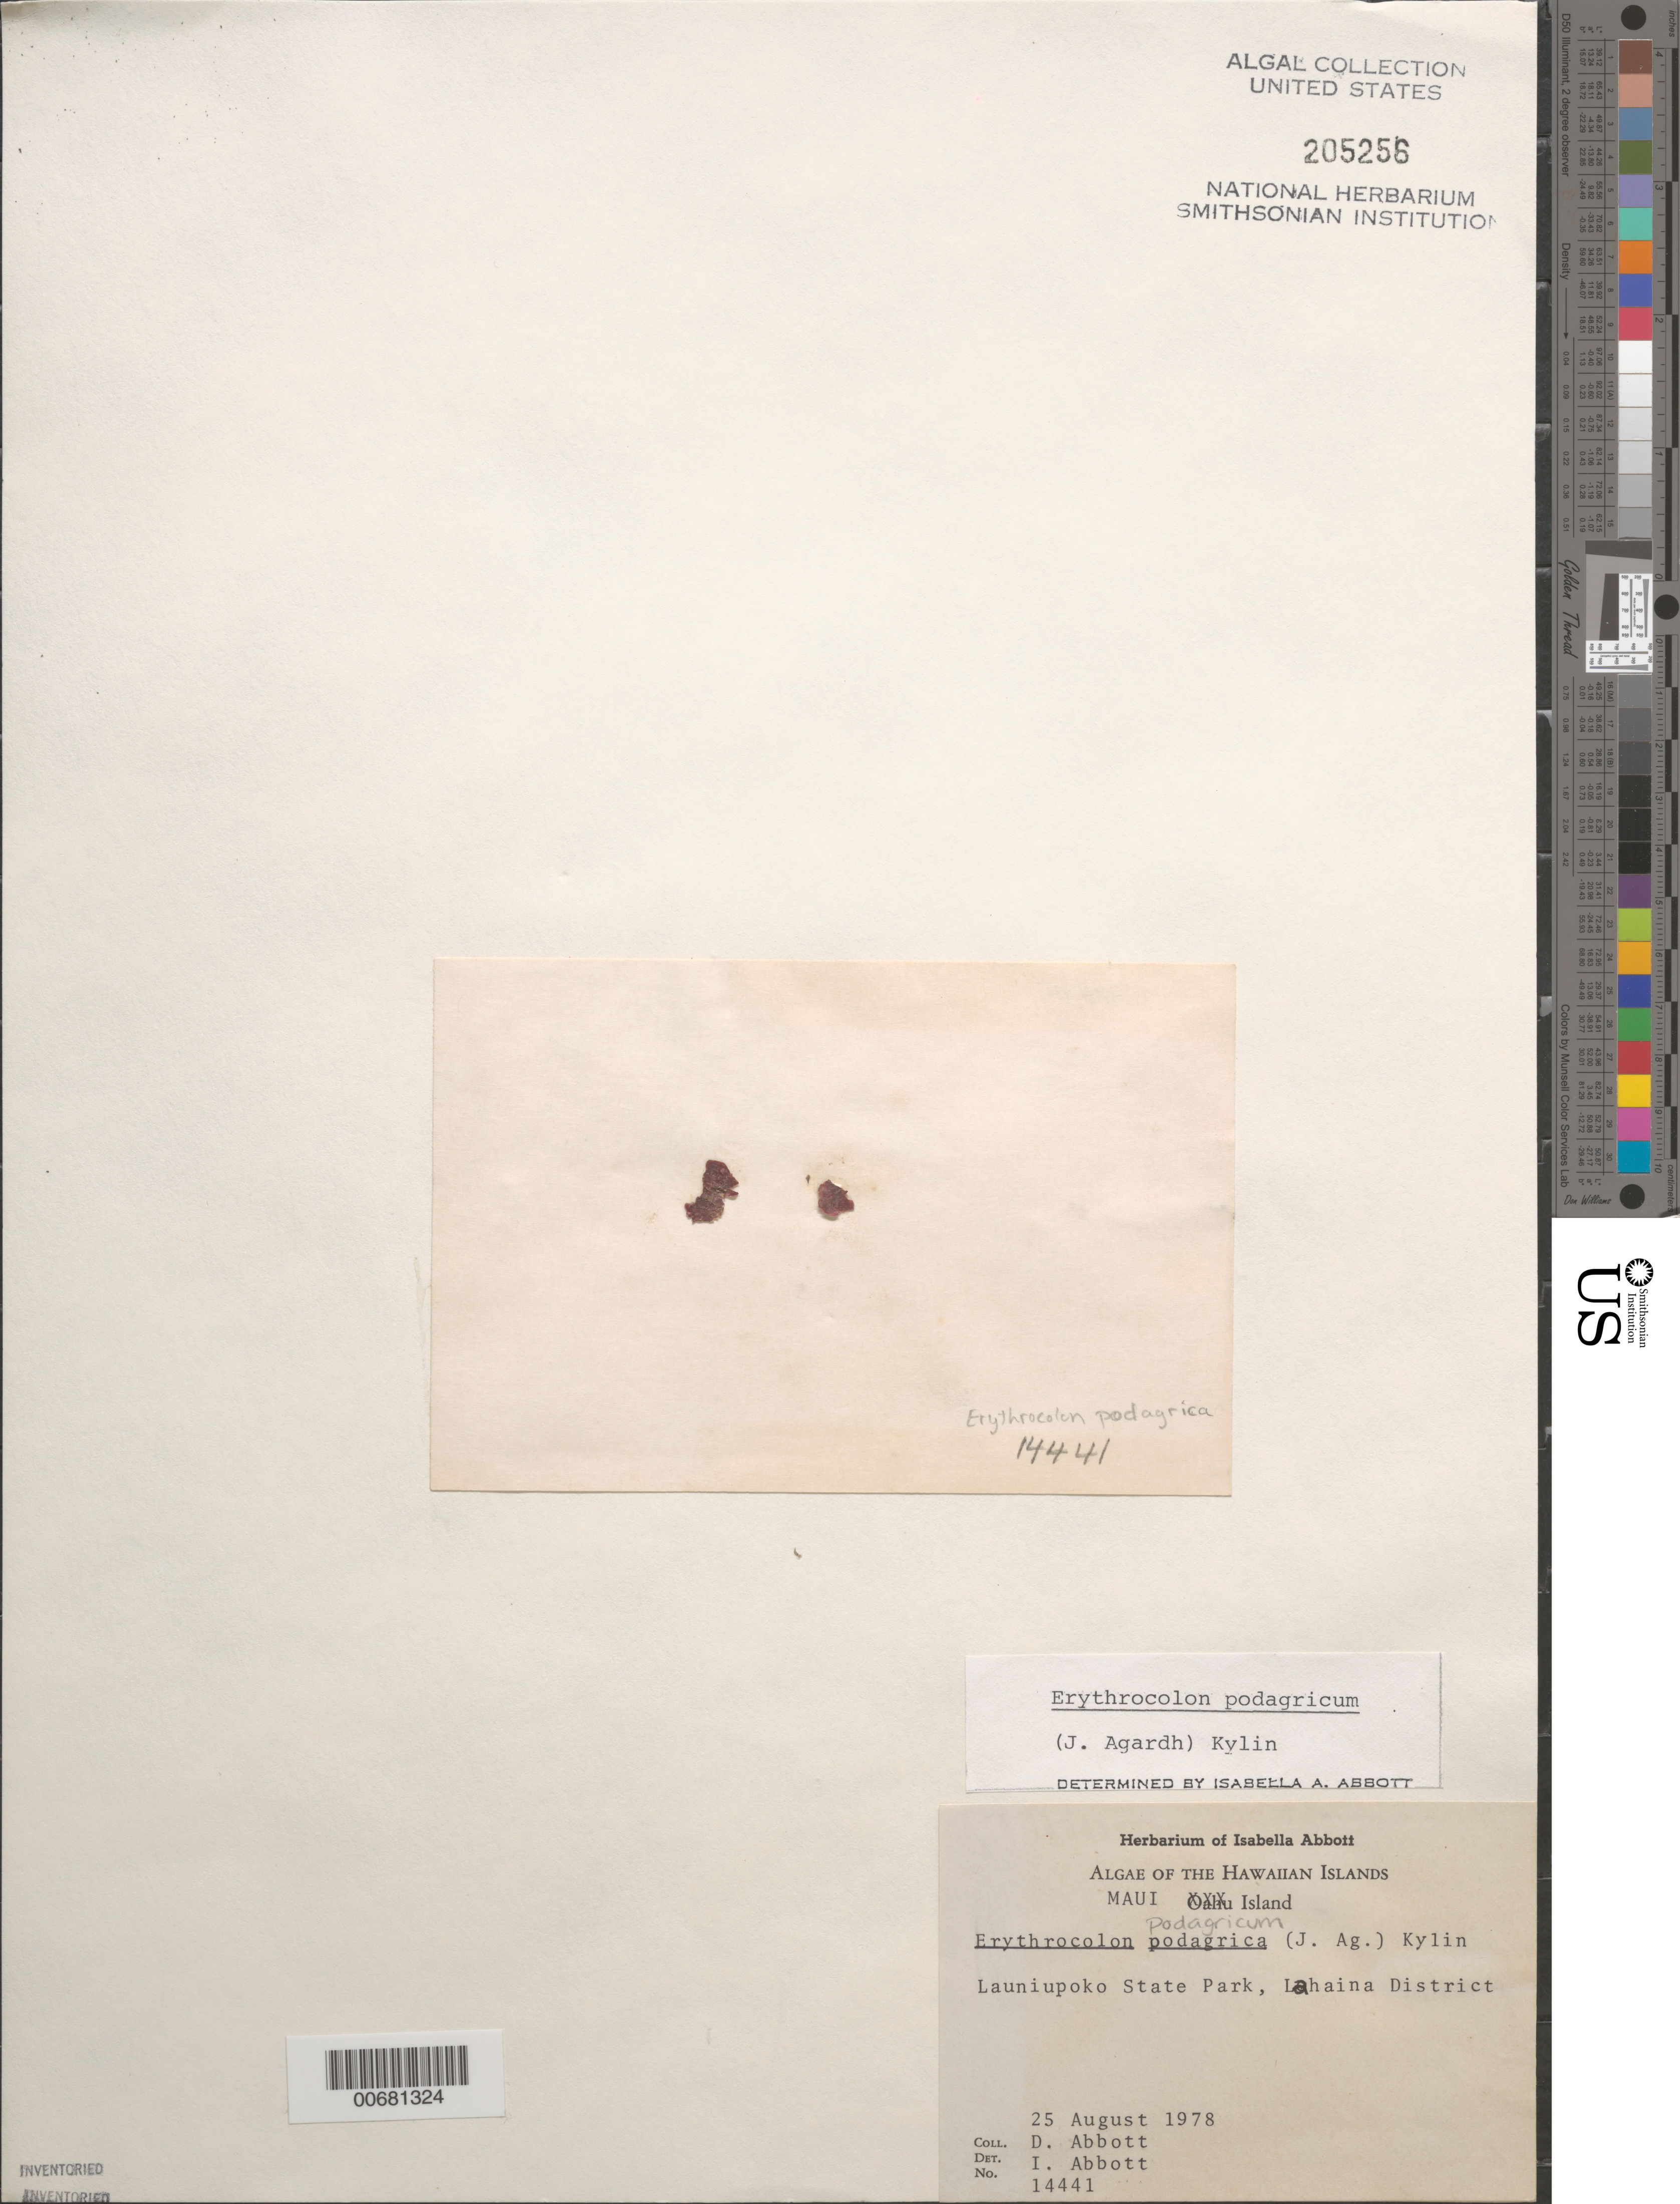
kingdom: Plantae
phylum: Rhodophyta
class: Florideophyceae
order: Rhodymeniales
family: Rhodymeniaceae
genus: Erythrocolon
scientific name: Erythrocolon podagricum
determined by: Abbott, Isabella A.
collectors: D. P. Abbott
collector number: IAA 14441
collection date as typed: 25 Aug 1978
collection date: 1978-08-25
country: United States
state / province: Hawaii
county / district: Maui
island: Maui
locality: Launiupoko State Park, Lahaina District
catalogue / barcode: US 205256